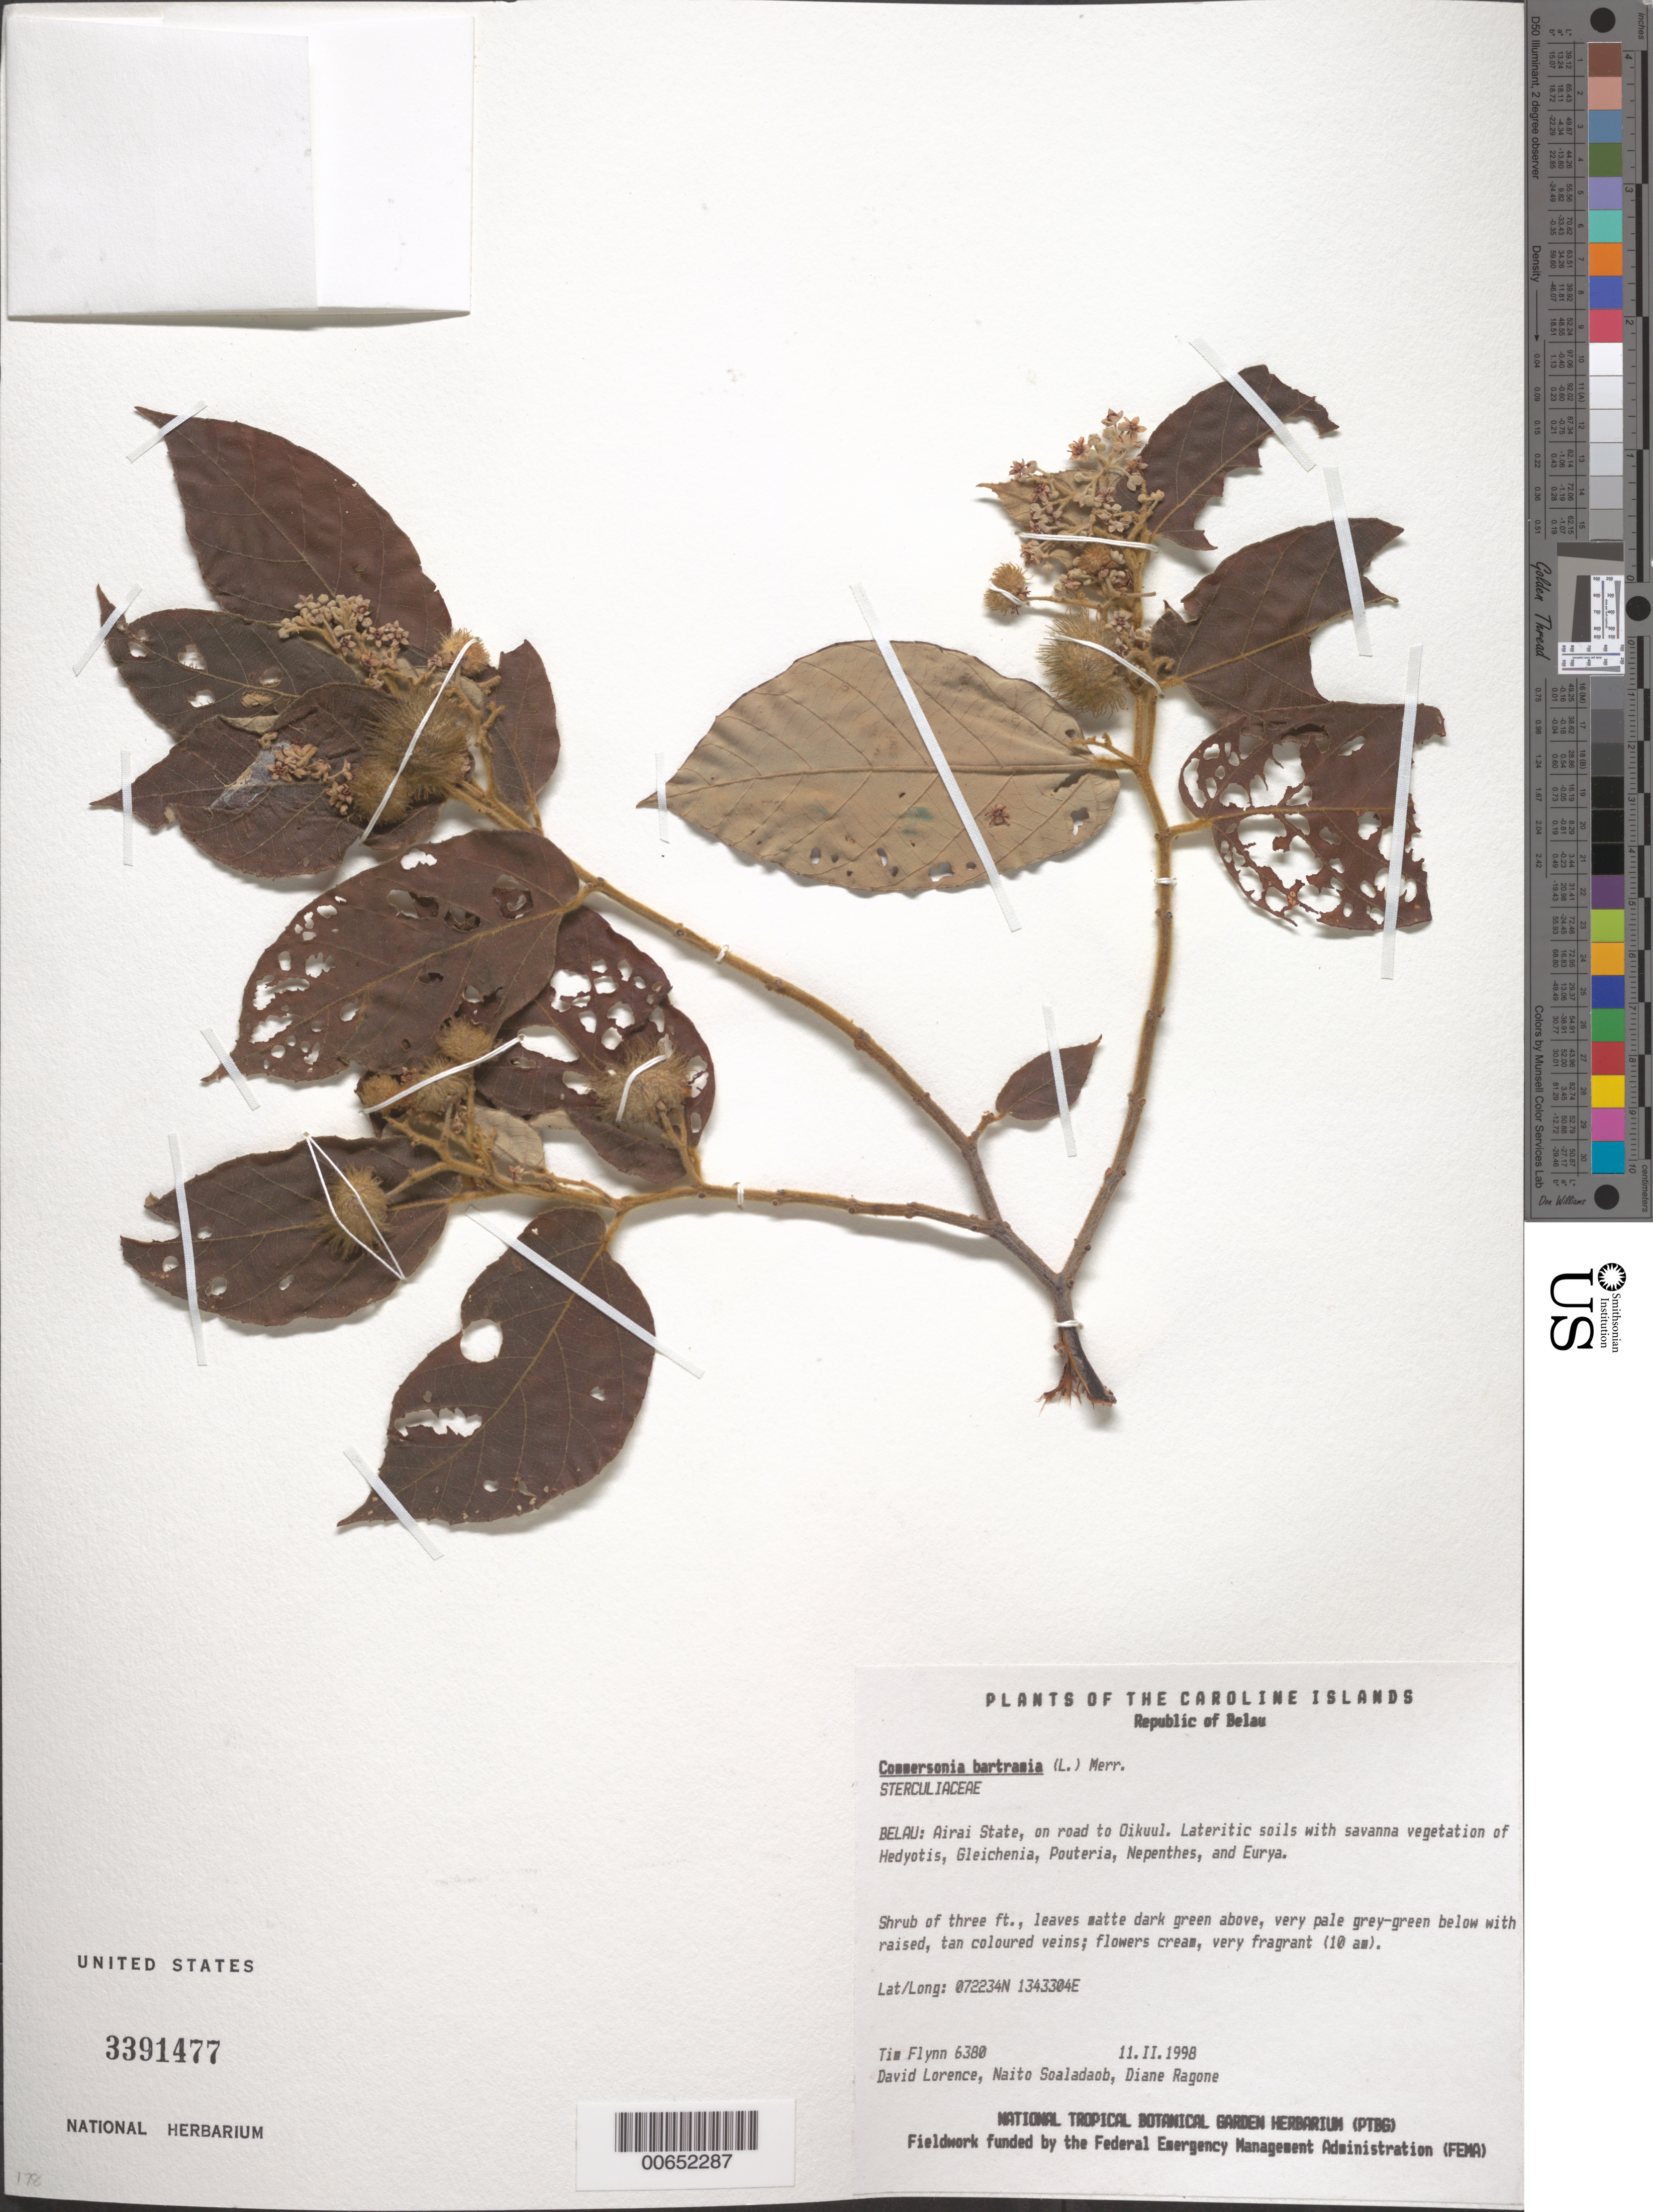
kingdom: Plantae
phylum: Tracheophyta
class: Magnoliopsida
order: Malvales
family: Malvaceae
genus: Commersonia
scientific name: Commersonia bartramia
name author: (L.) Merr.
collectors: T. W. Flynn, D. Lorence, N. Soaladaob & D. Ragone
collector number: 6380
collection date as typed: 11 Feb 1998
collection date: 1998-02-11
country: Palau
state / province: Airai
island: Babeldaob [Babelthuap]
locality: Airai State, on road to Oikuul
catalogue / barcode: US 3391477